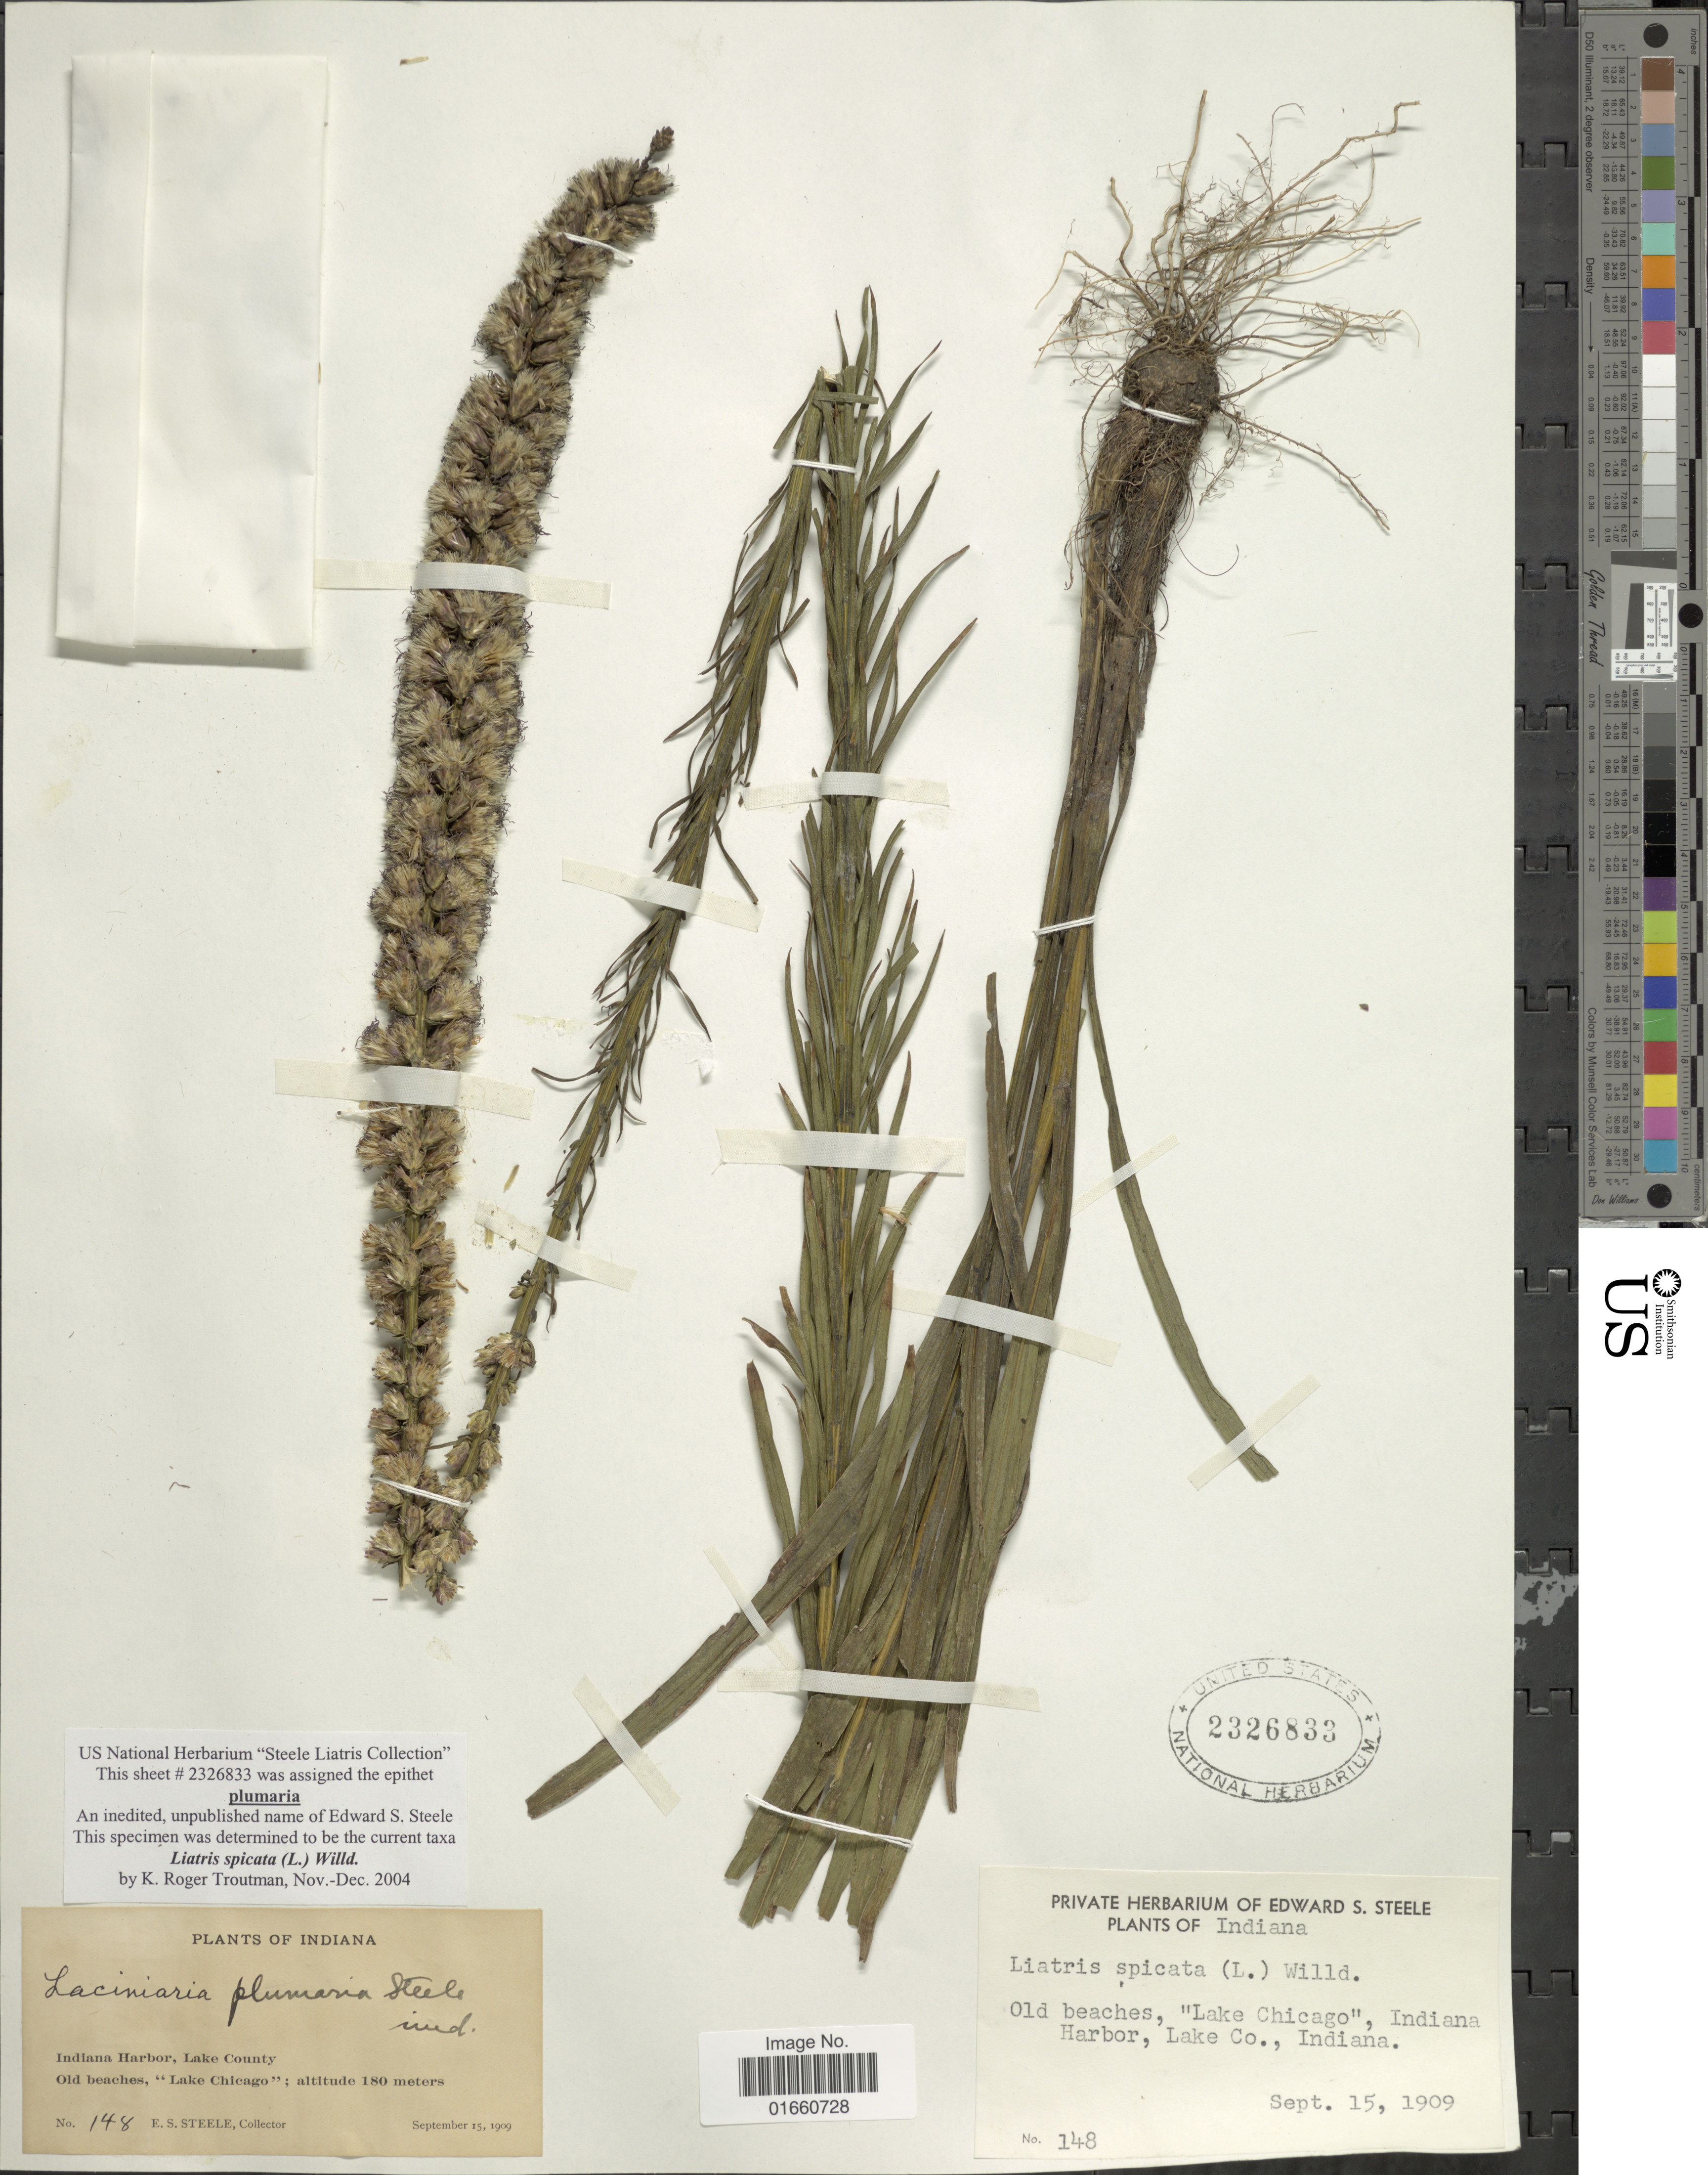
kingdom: Plantae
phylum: Tracheophyta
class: Magnoliopsida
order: Asterales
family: Asteraceae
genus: Liatris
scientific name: Liatris spicata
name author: (L.) Willd.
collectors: E. Steele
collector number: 148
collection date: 1909-09-15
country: United States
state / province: Indiana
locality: Indiana Harbor, Lake County, Old beaches, "Lake Chicago"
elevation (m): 180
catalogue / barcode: US 2326833